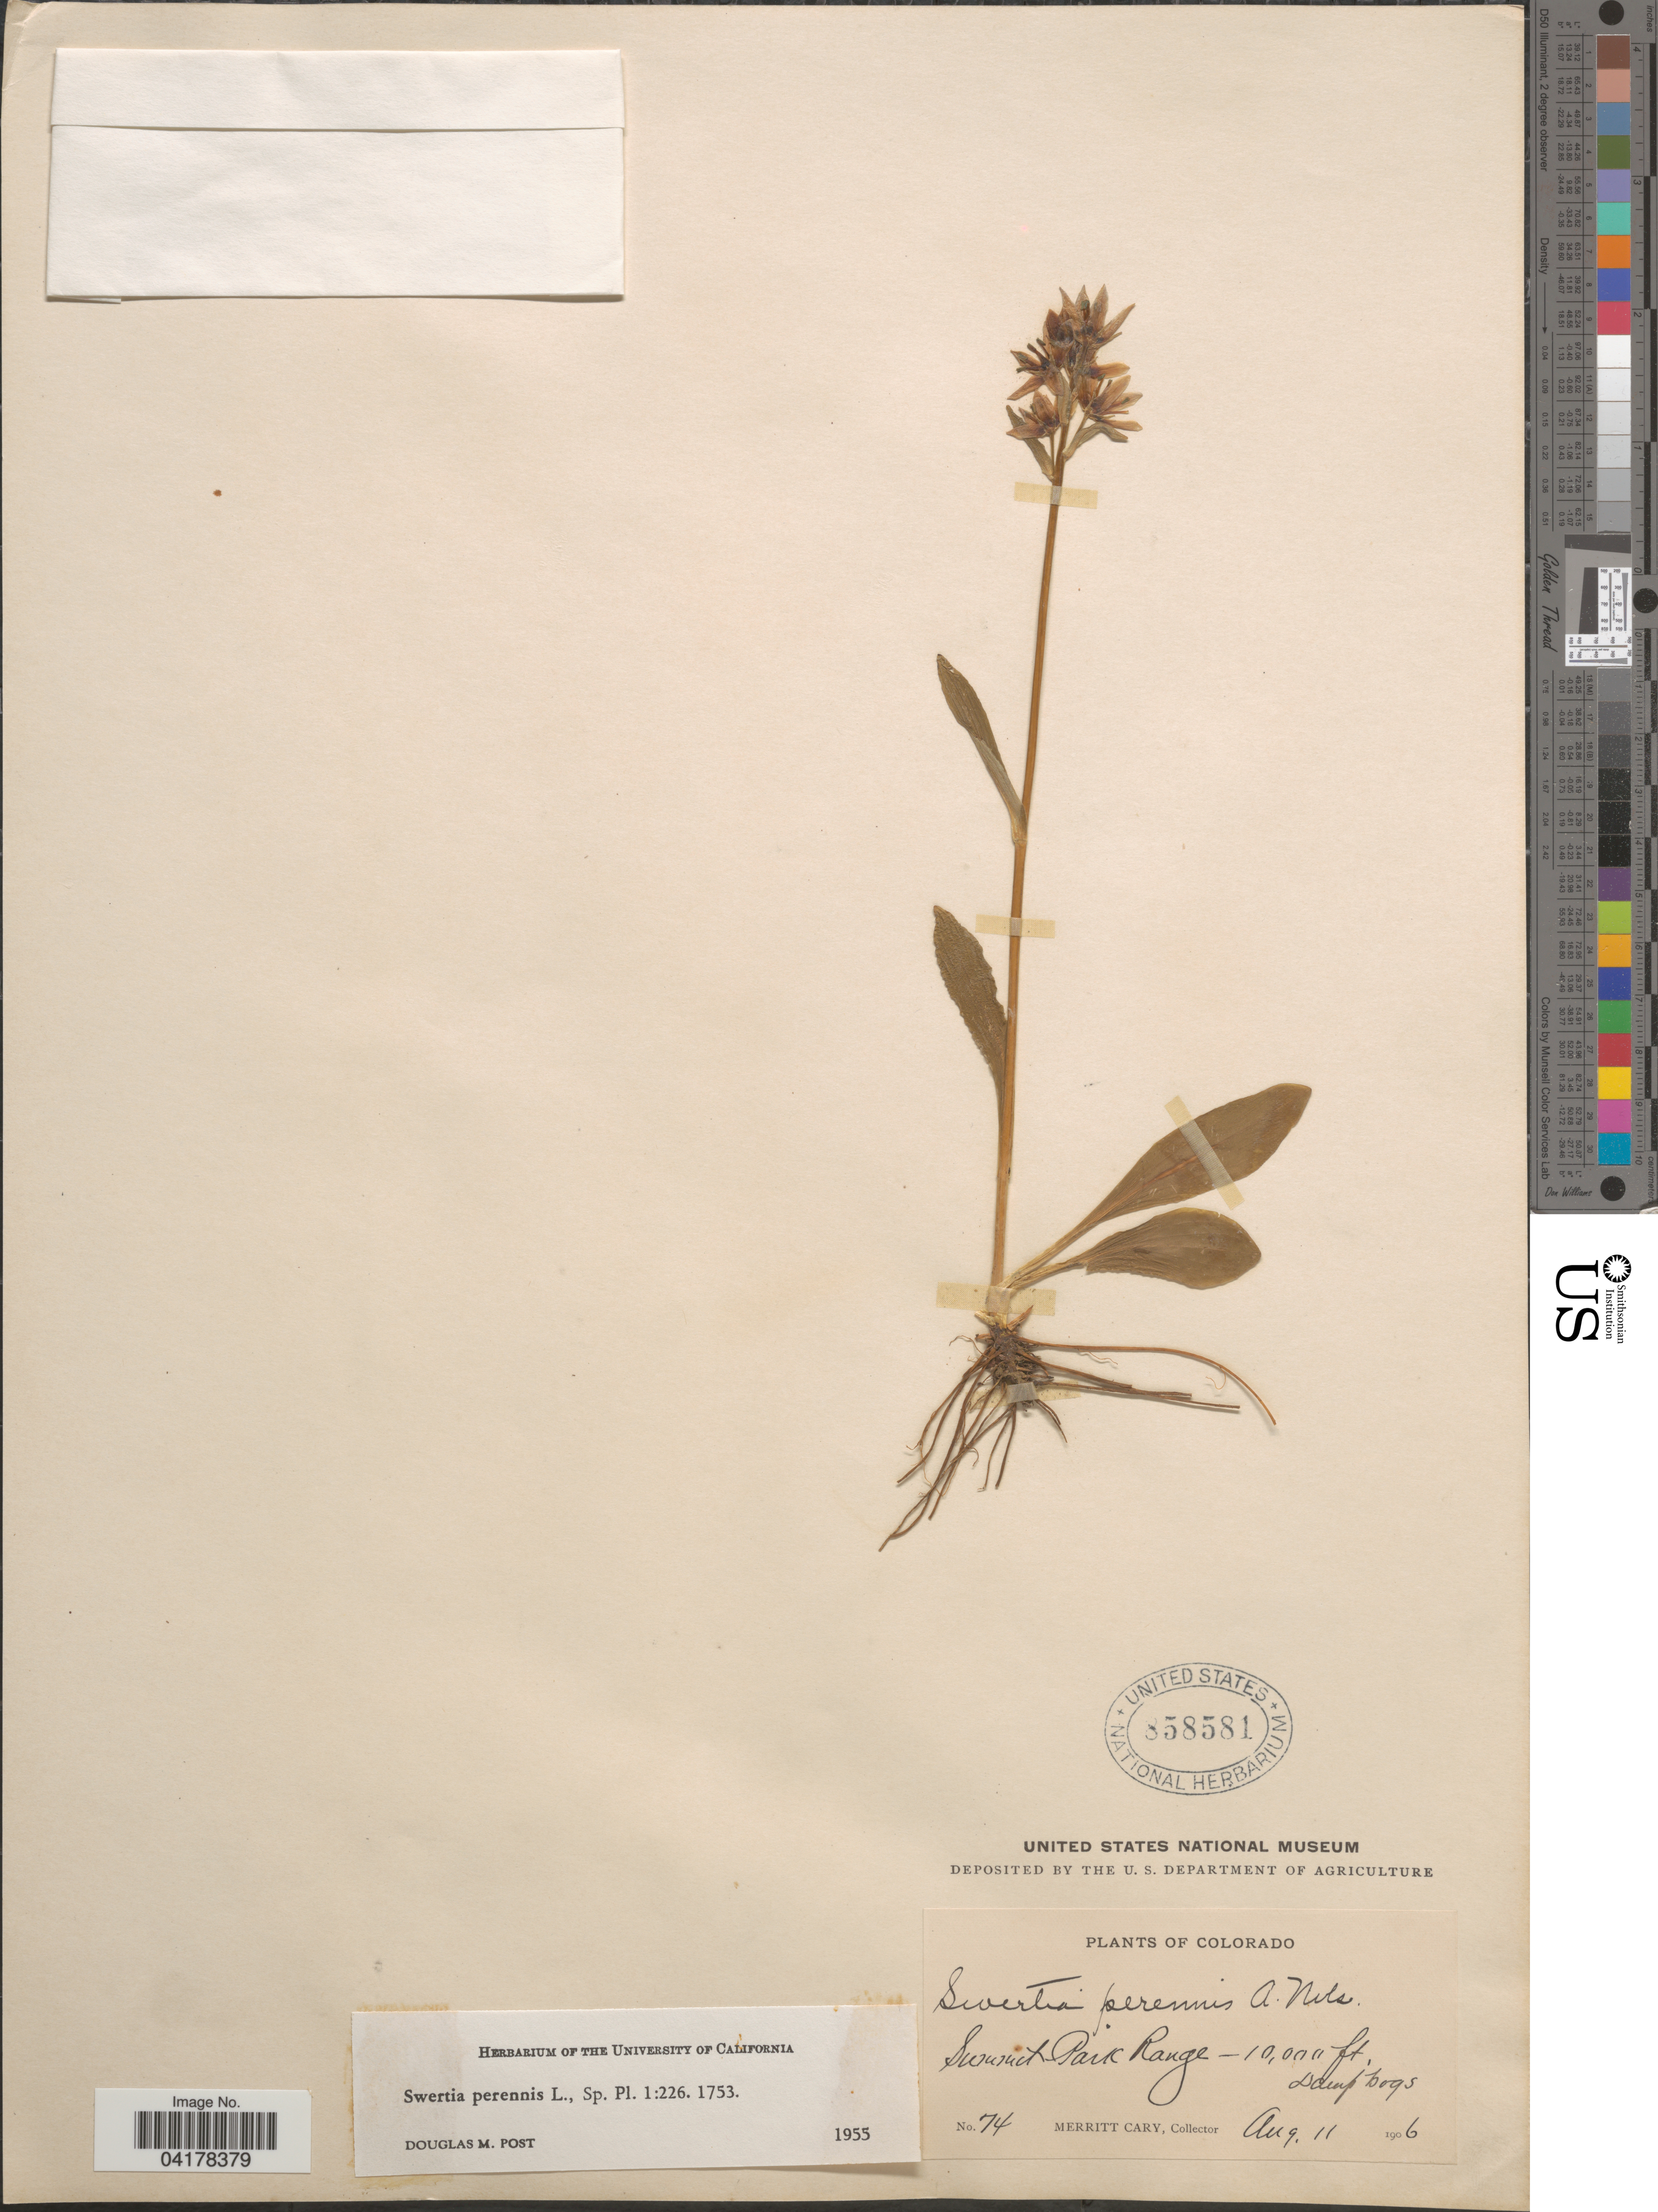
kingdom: Plantae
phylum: Tracheophyta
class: Magnoliopsida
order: Gentianales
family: Gentianaceae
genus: Swertia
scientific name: Swertia perennis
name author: L.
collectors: M. Cary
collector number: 74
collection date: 1906-08-11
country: United States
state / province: Colorado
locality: Summit Park Range.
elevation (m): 3048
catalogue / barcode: US 858581